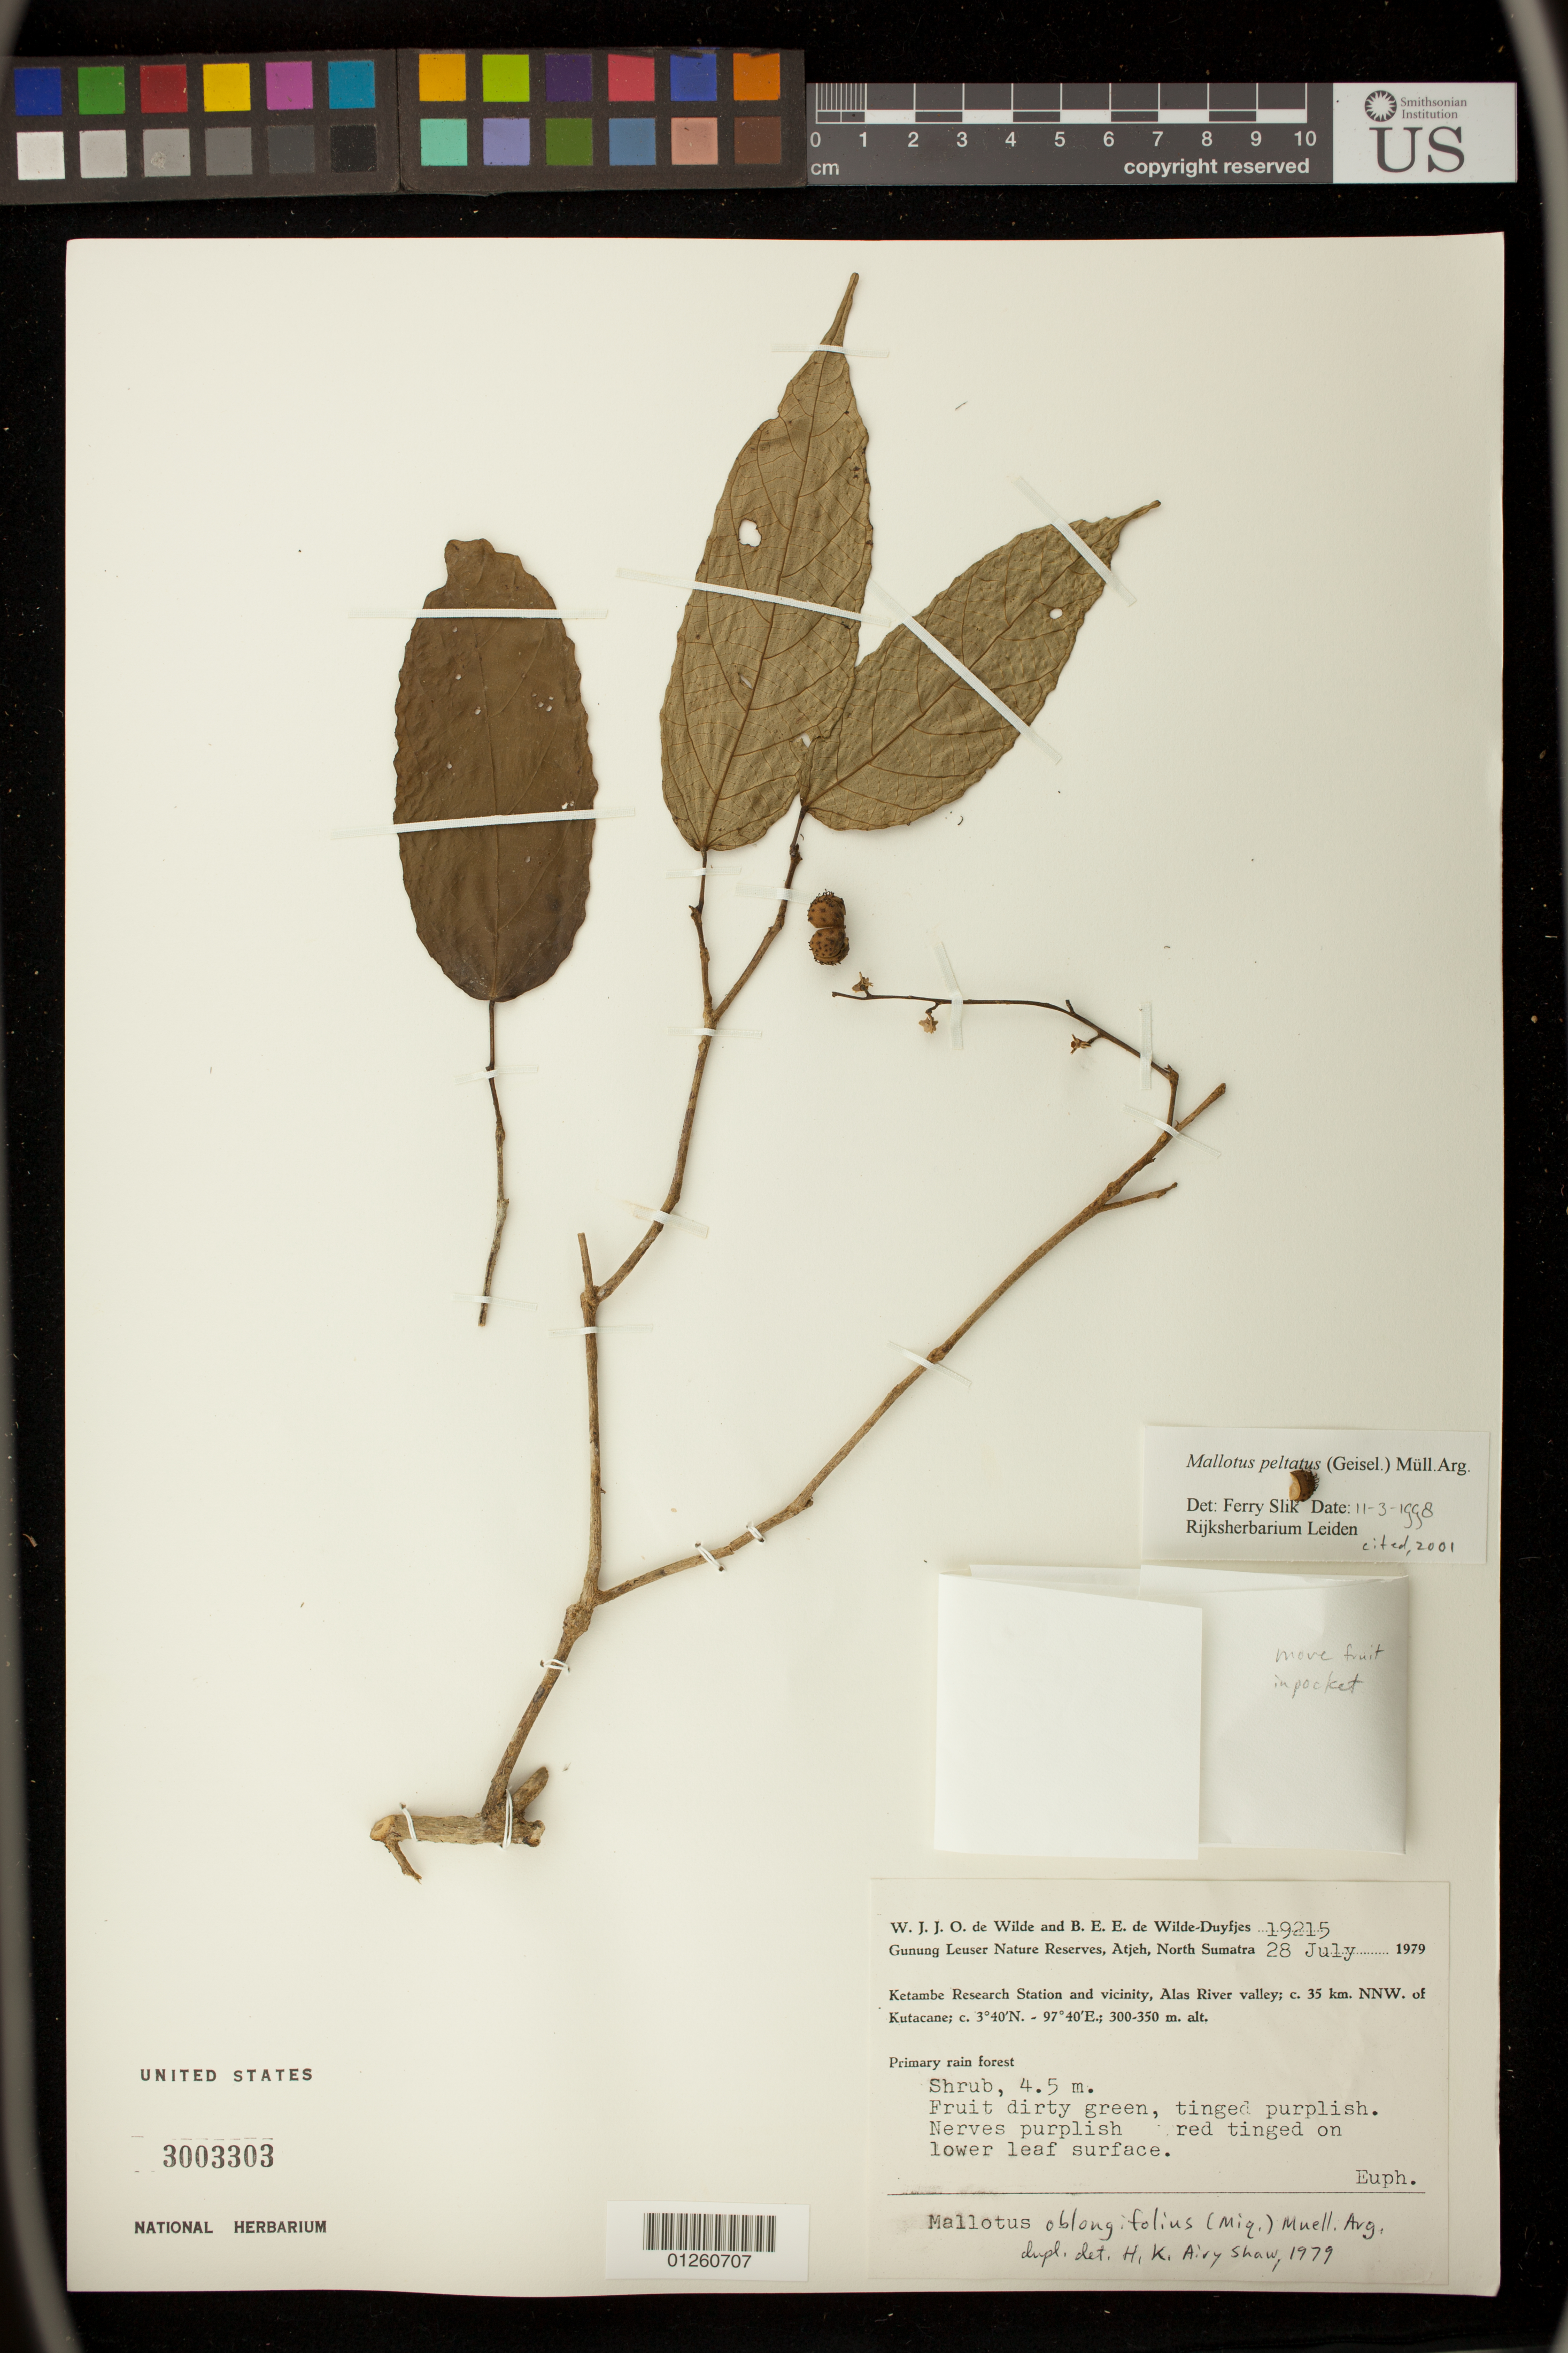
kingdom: Plantae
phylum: Tracheophyta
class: Magnoliopsida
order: Malpighiales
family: Euphorbiaceae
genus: Mallotus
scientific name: Mallotus peltatus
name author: (Geiseler) Müll. Arg.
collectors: W. J. de Wilde & B. E. de Wilde-Duyfjes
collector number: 19215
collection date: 1979-07-28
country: Indonesia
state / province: Sumatra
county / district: Sumatera Utara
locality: Gunung Leuser Nature Reserves, Atjeh, North Sumatra; Ketambe Research Station and vicinity, Alas River valley; c 35 km NNW of Kutacane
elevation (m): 300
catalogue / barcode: US 3003303